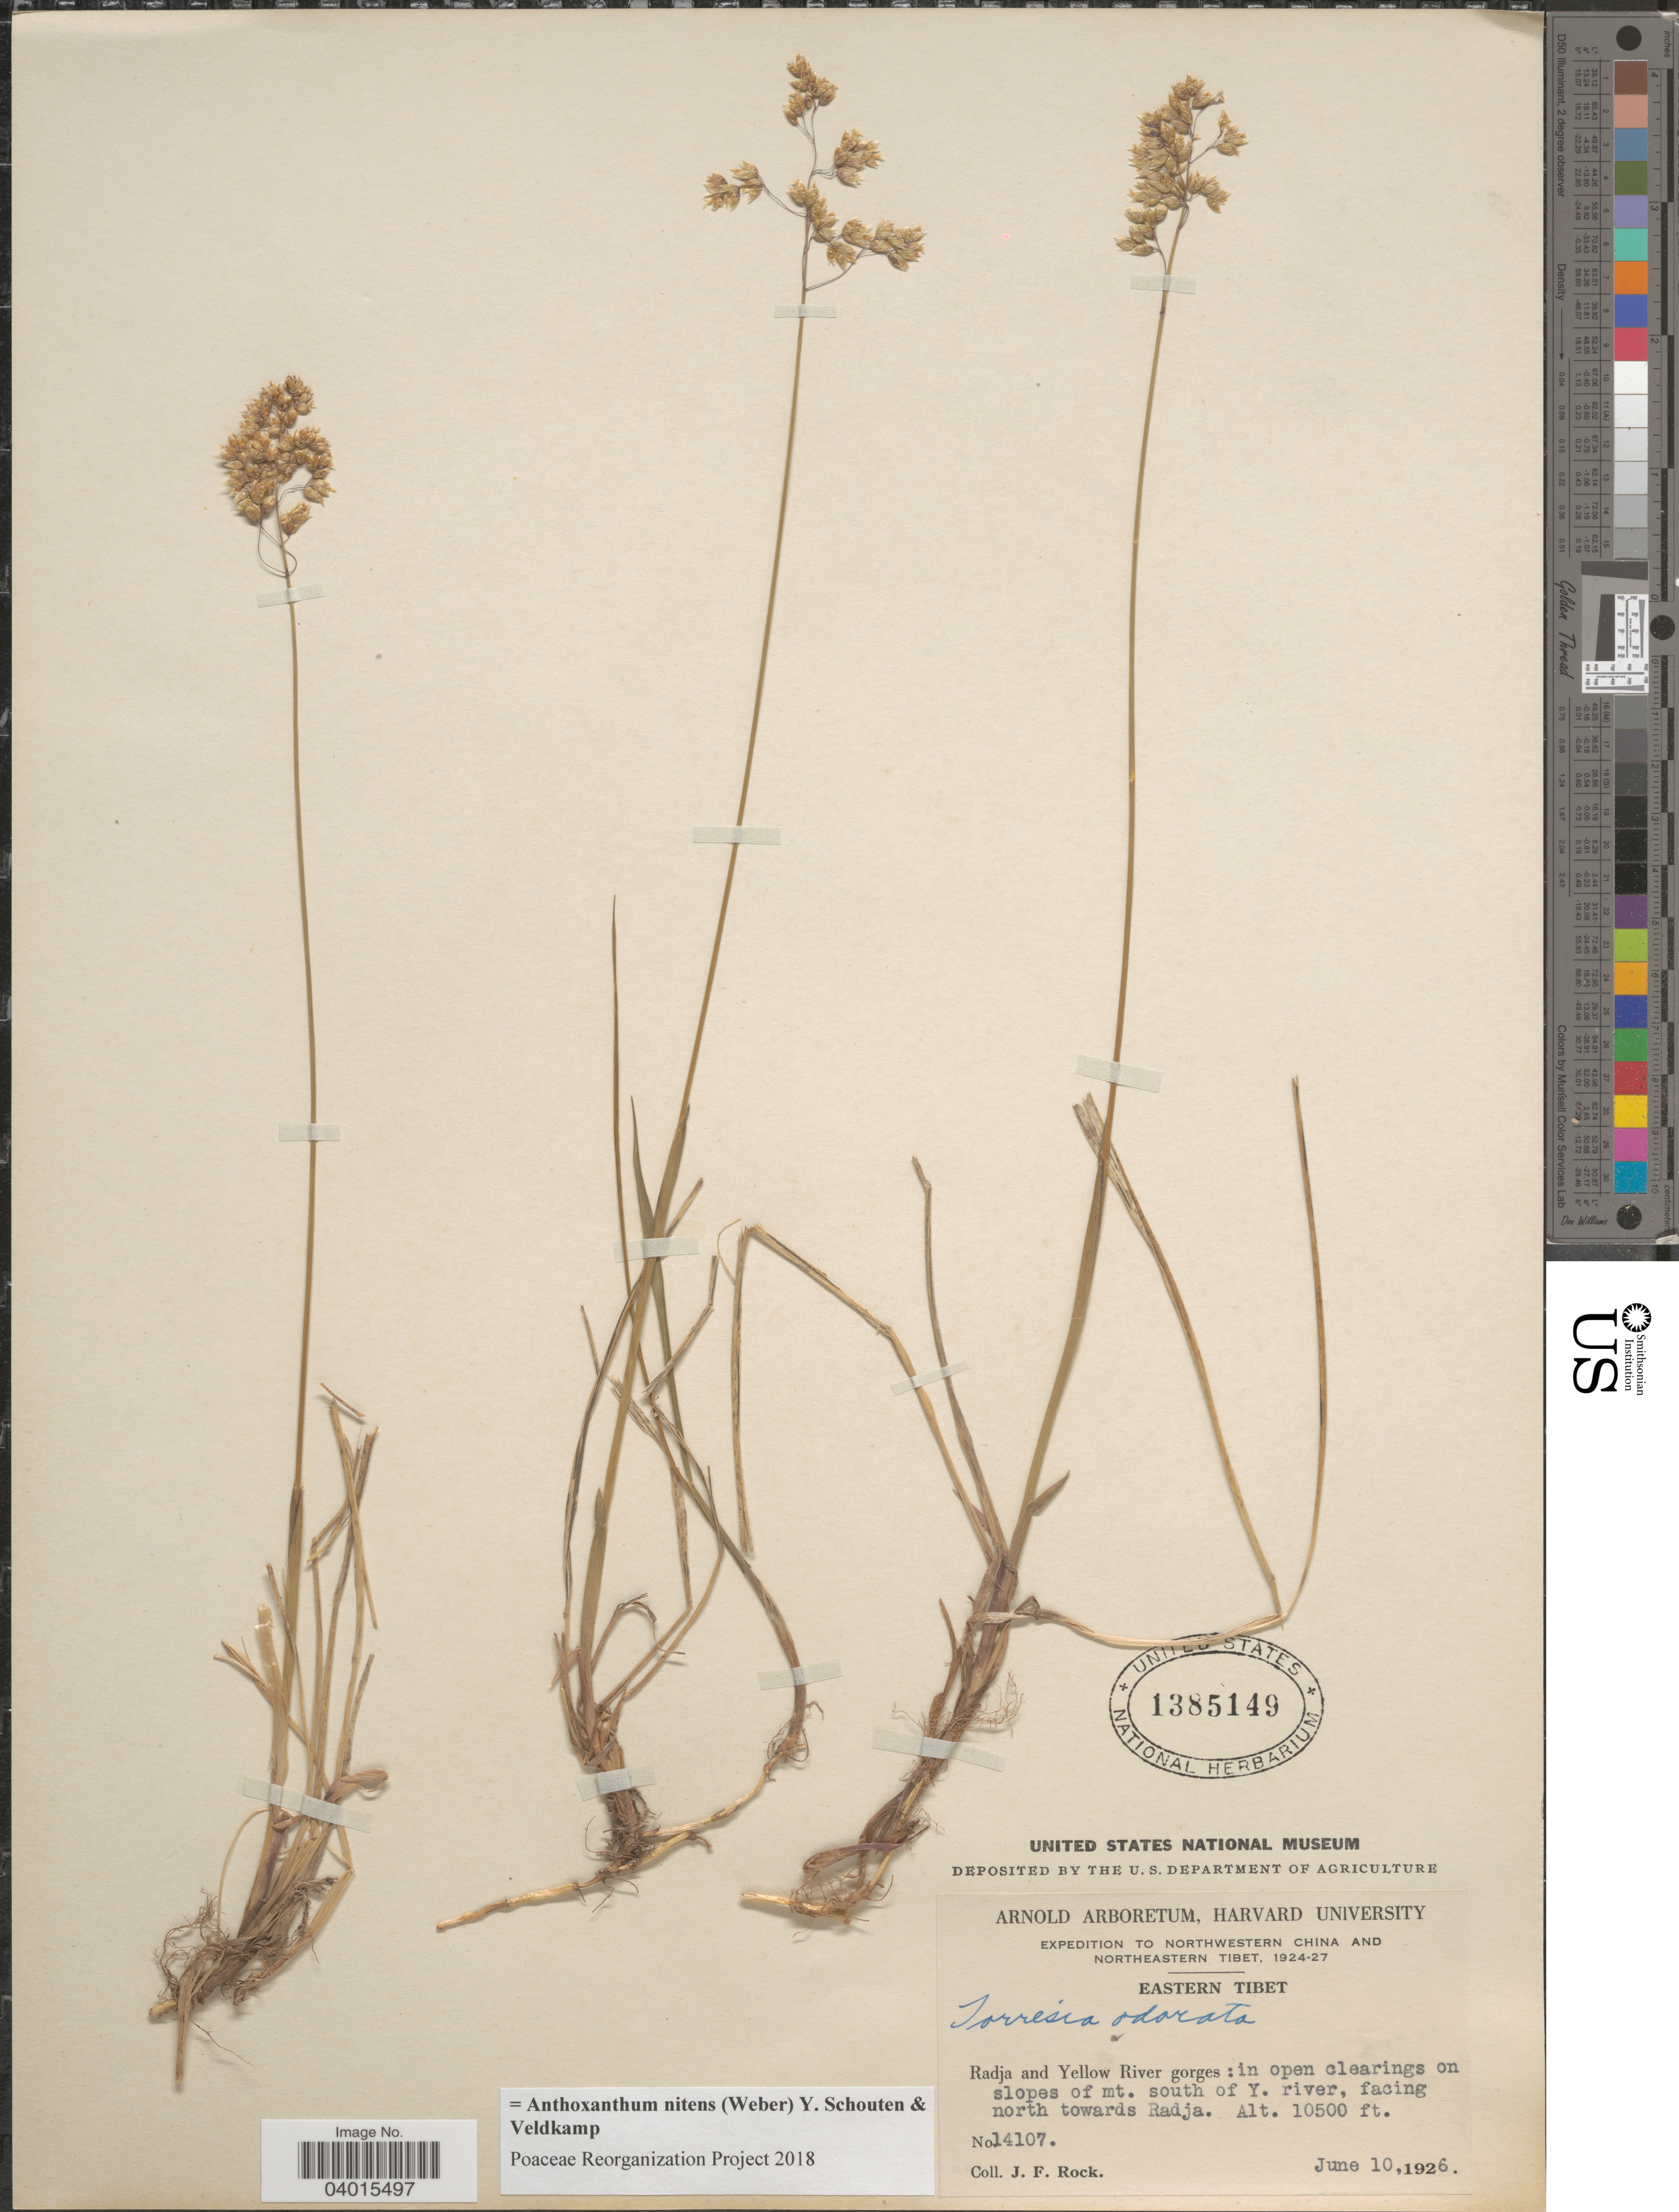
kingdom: Plantae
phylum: Tracheophyta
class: Liliopsida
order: Poales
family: Poaceae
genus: Anthoxanthum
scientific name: Anthoxanthum nitens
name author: (G.H. Weber) R.T.A. Schouten & Veldkamp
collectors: J. Rock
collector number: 14107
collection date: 1926-06-10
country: China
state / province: Xizang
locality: Eastern Tibet. Radja and Yellow River gorges: on slopes of mt. south of Y. river, facing north towards Radja.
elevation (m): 3200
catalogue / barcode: US 1385149